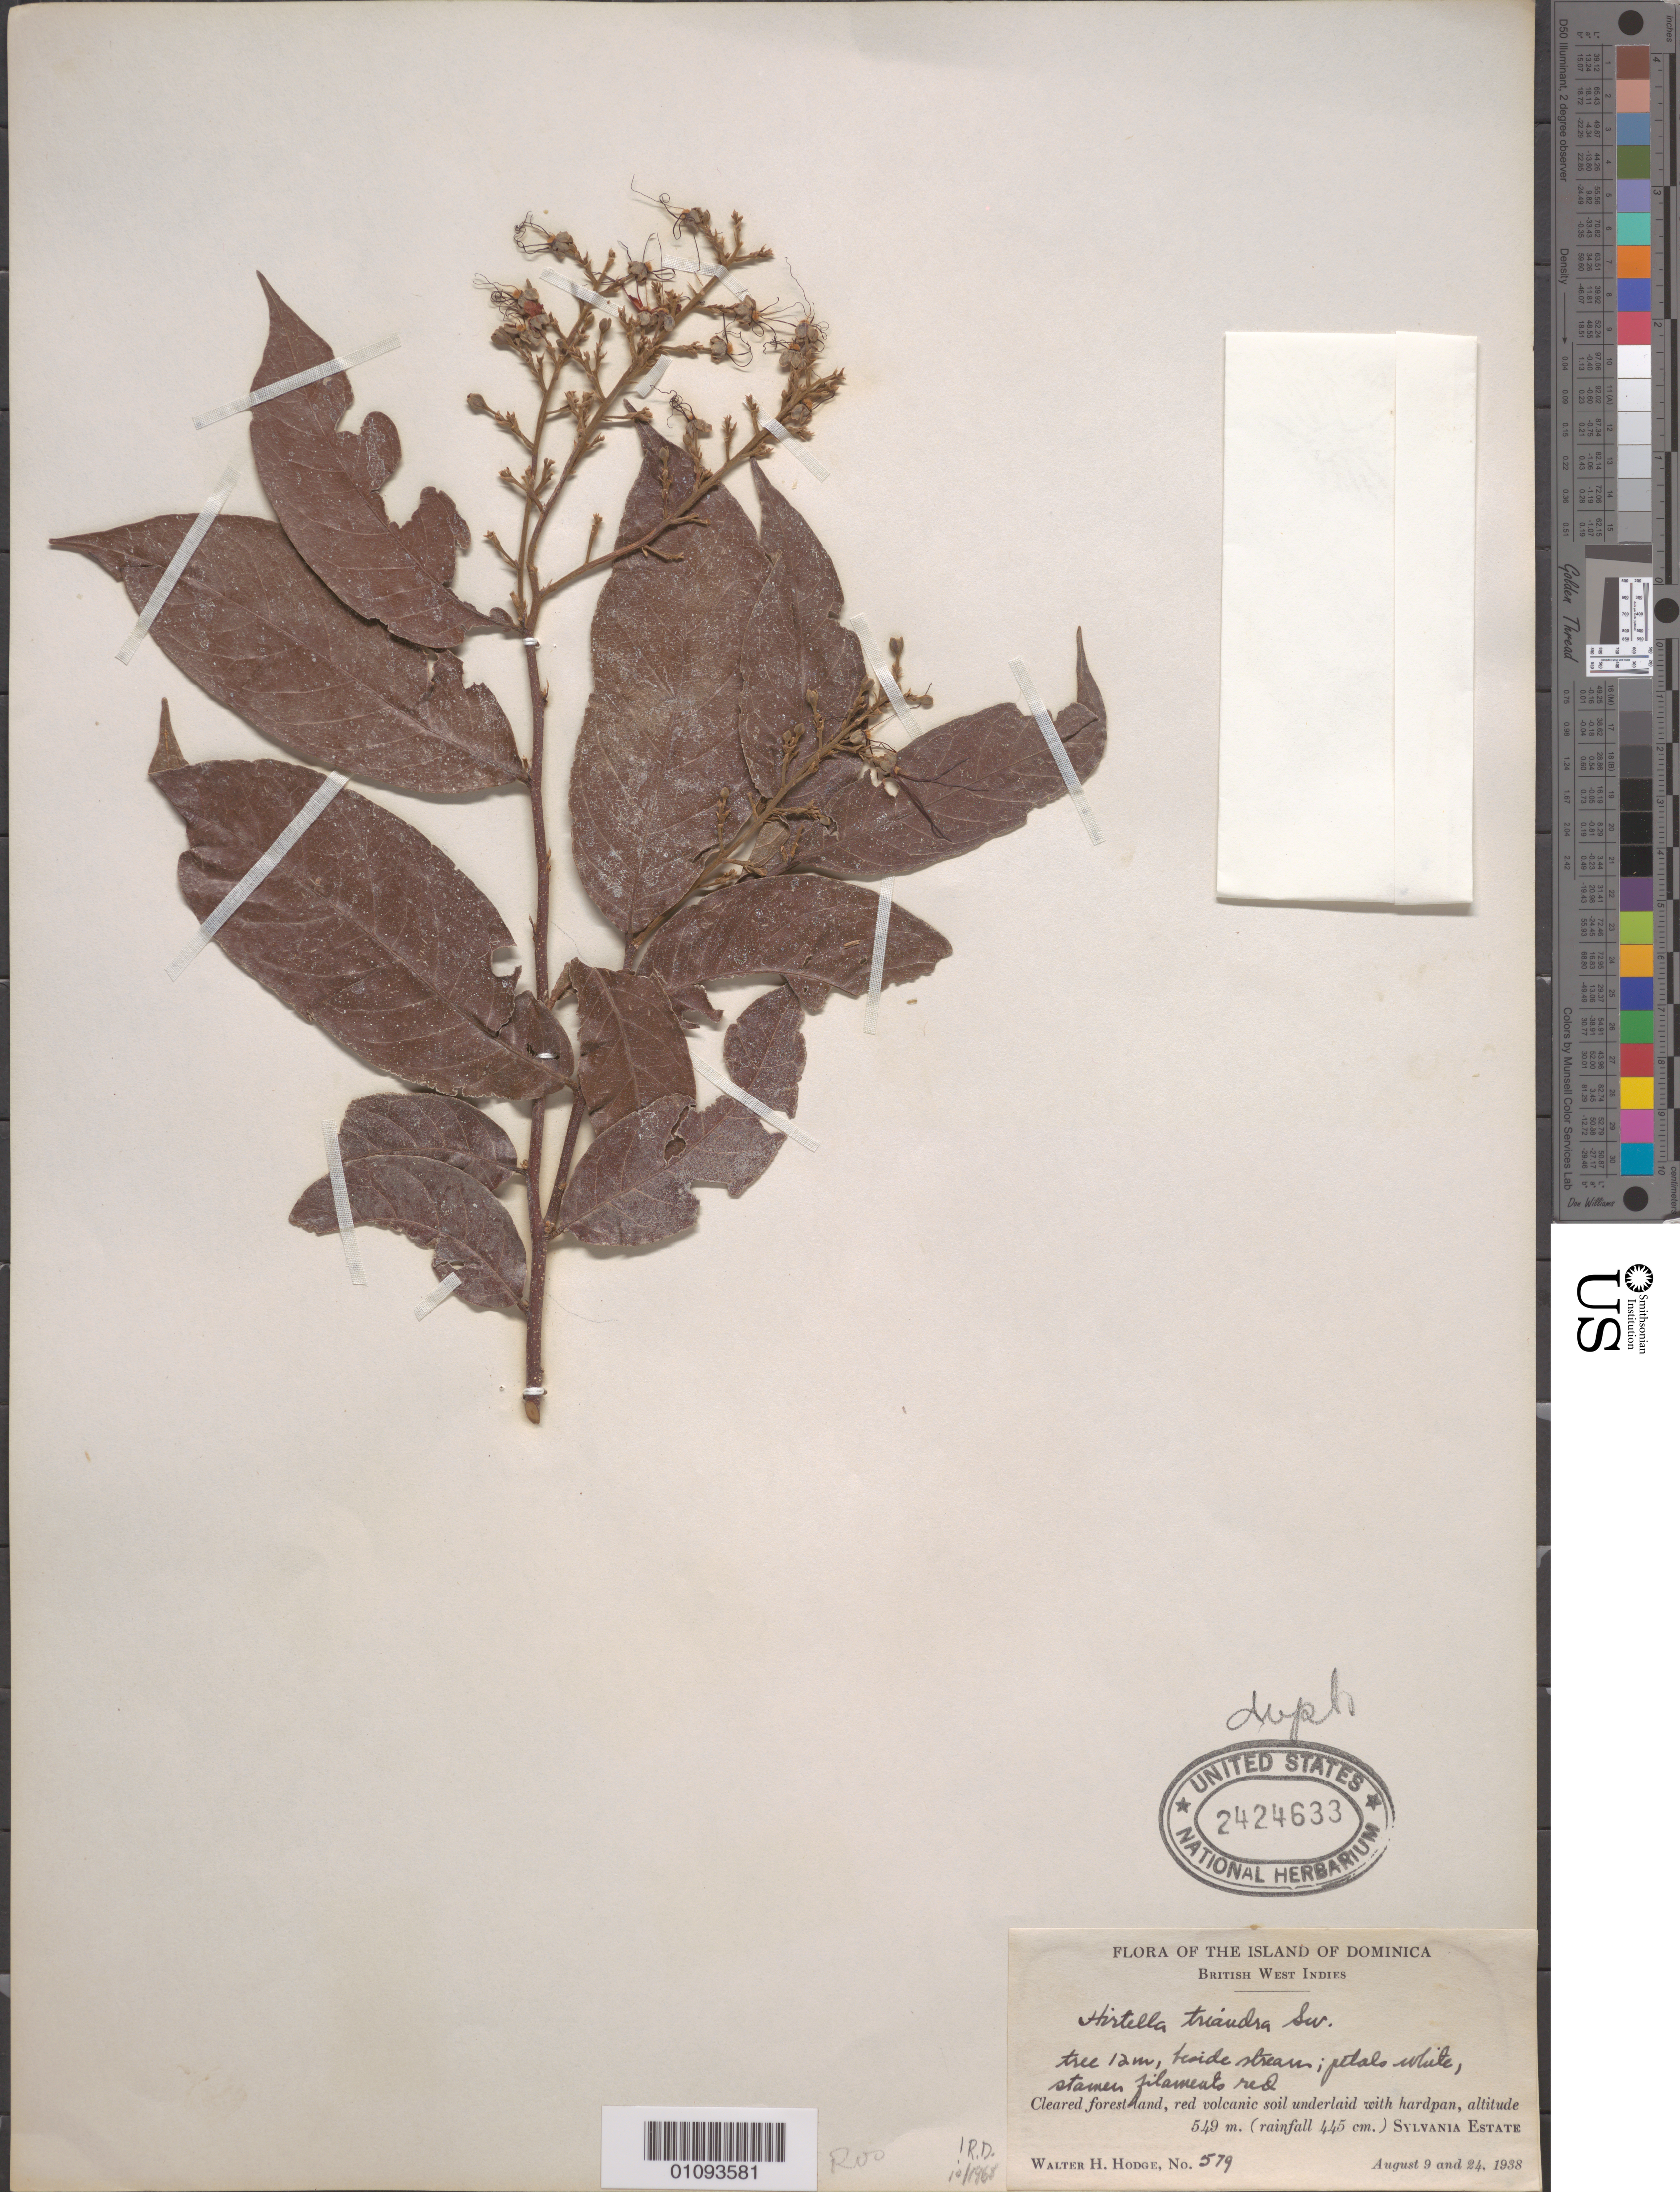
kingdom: Plantae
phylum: Tracheophyta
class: Magnoliopsida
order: Malpighiales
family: Chrysobalanaceae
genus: Hirtella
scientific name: Hirtella triandra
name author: Sw.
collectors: W. Hodge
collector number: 579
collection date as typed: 09 Aug 1938 and 24 Aug 1938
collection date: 1938-08-09,1938-08-24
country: Dominica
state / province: St. Paul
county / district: Sylvania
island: Dominica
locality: Sylvanie Estate. Cleared forest land, red volcanic soil underlaid with hardpan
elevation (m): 549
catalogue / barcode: US 2424633